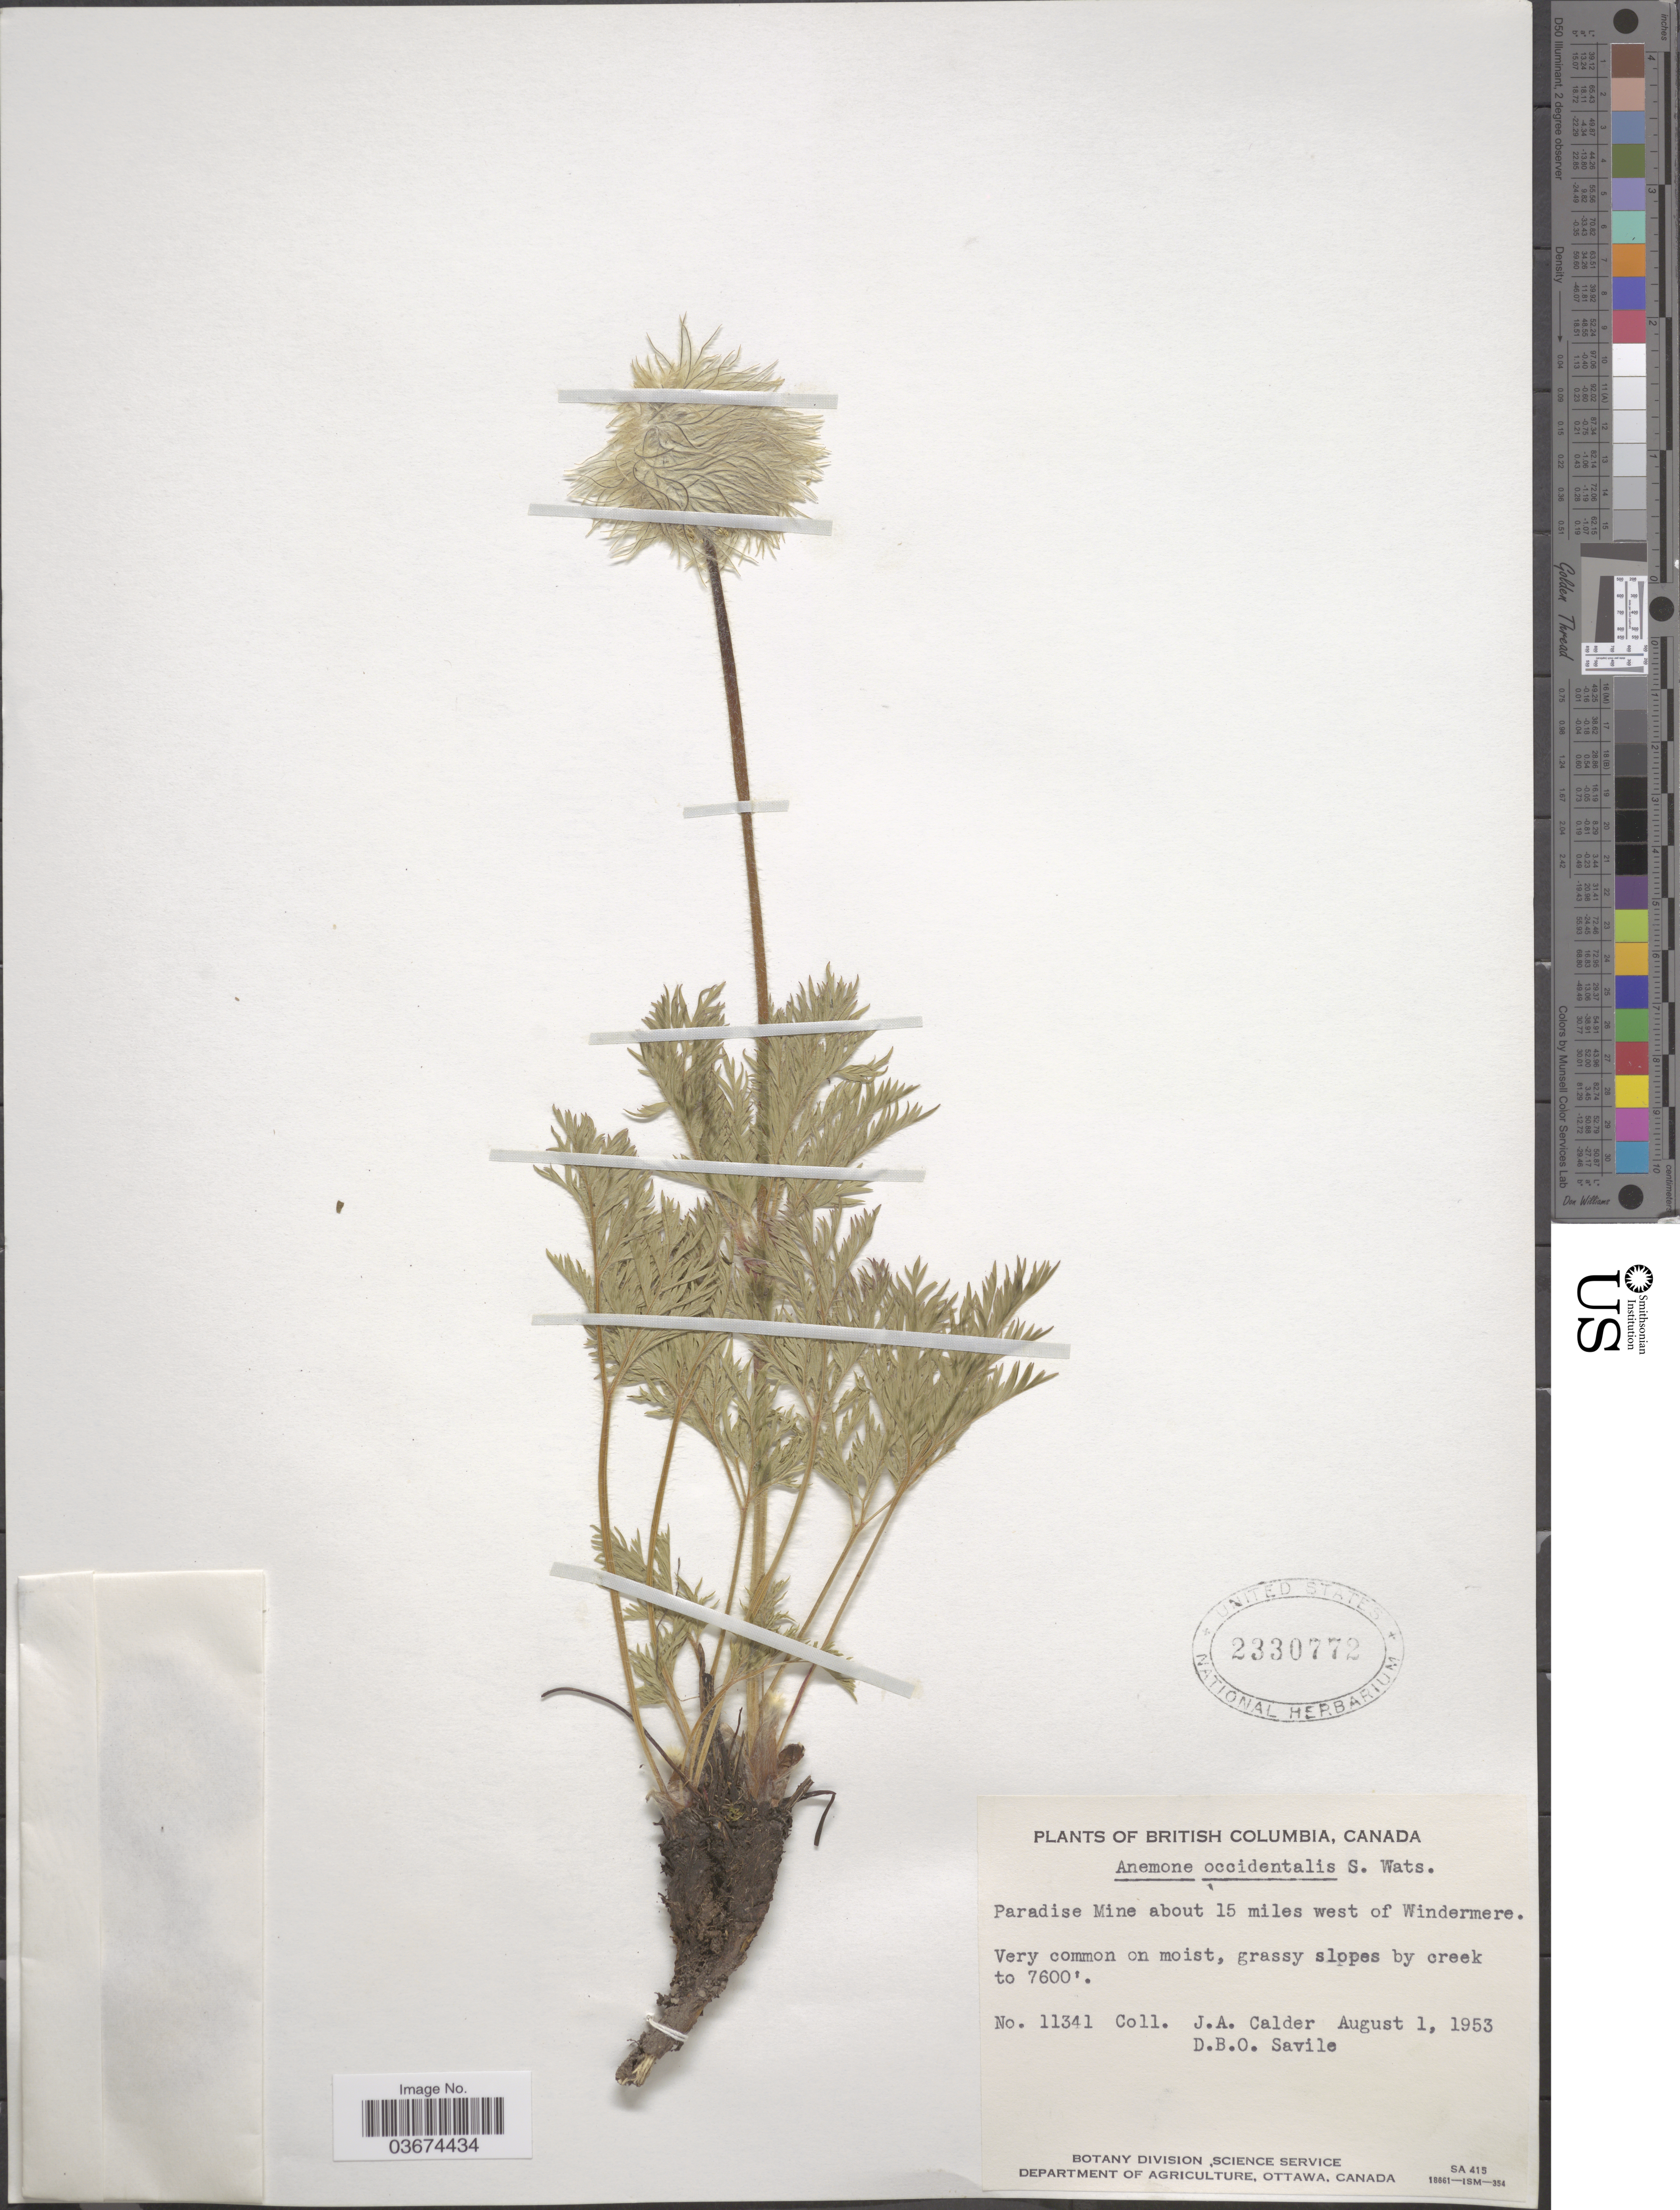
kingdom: Plantae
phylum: Tracheophyta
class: Magnoliopsida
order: Ranunculales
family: Ranunculaceae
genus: Pulsatilla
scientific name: Pulsatilla occidentalis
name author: (S. Watson) Freyn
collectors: J. A. Calder & D. Savile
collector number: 11341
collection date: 1953-08-01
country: Canada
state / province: British Columbia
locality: Paradise Mine about 15 miles west of Windermere.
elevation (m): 2316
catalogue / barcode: US 2330772